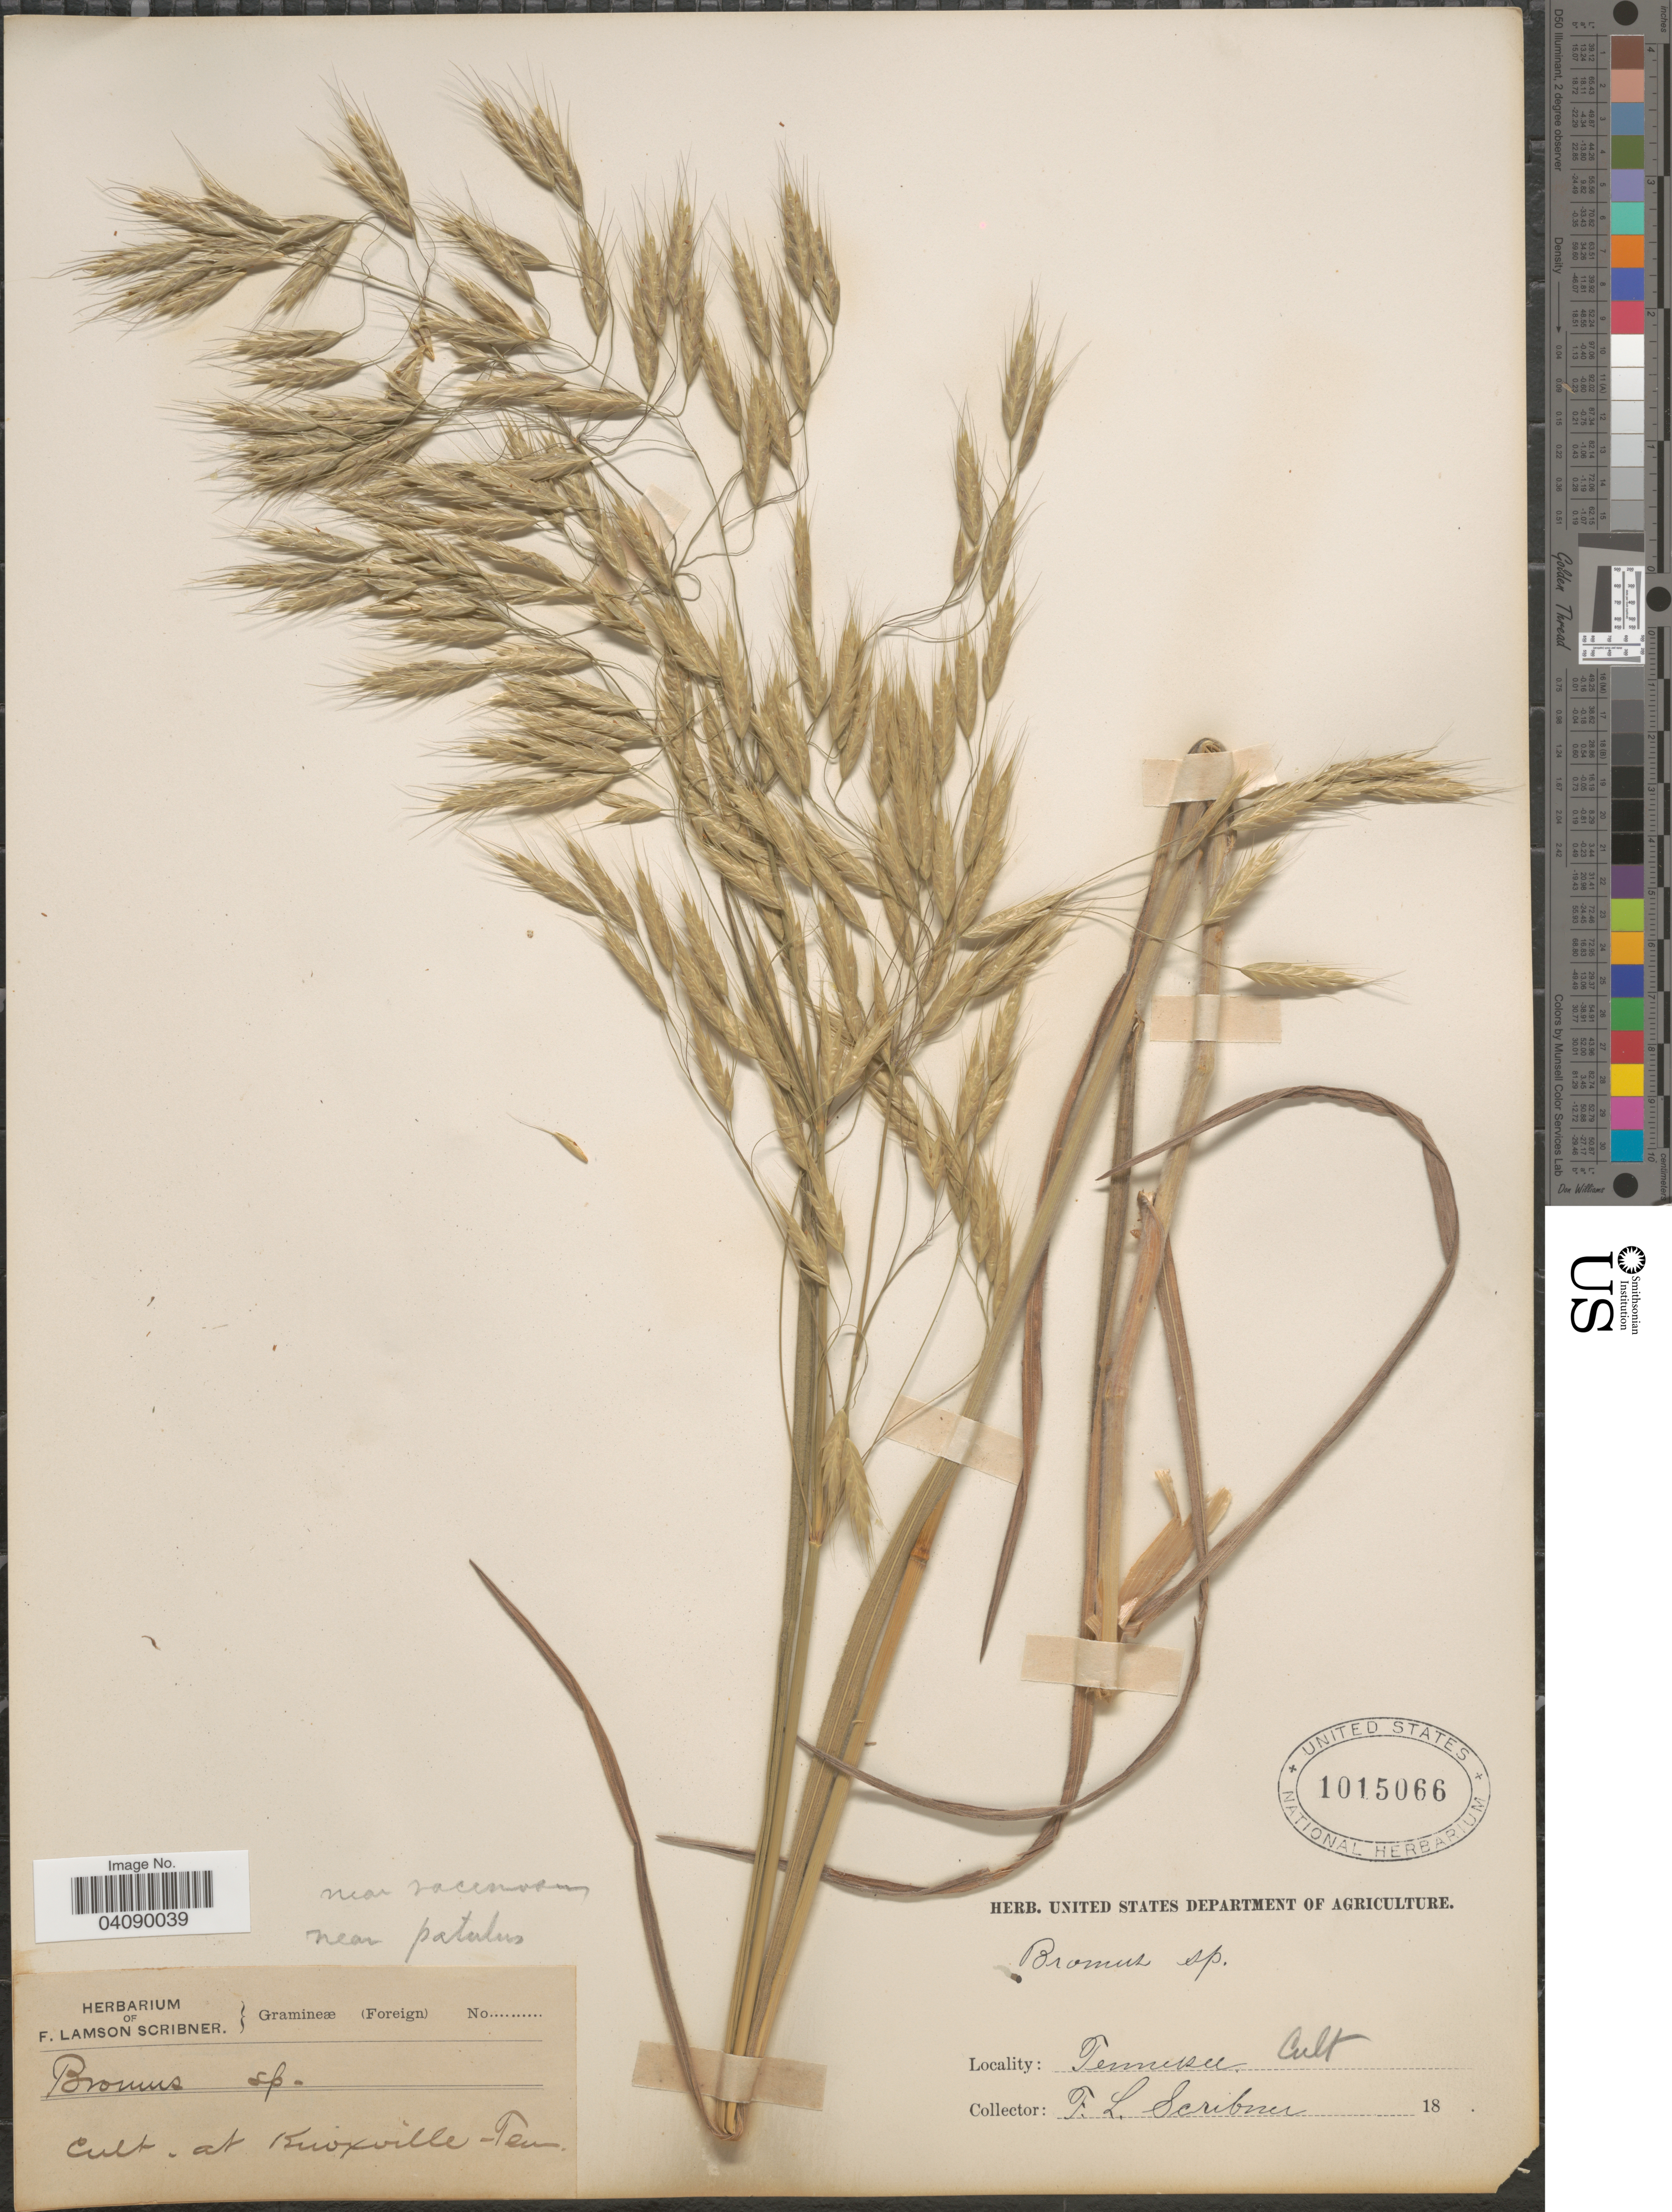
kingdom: Plantae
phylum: Tracheophyta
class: Liliopsida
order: Poales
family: Poaceae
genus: Bromus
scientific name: Bromus sp.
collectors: F. Lamson-Scribner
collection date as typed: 18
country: United States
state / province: Tennessee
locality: Cult. at Knoxville.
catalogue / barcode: US 1015066